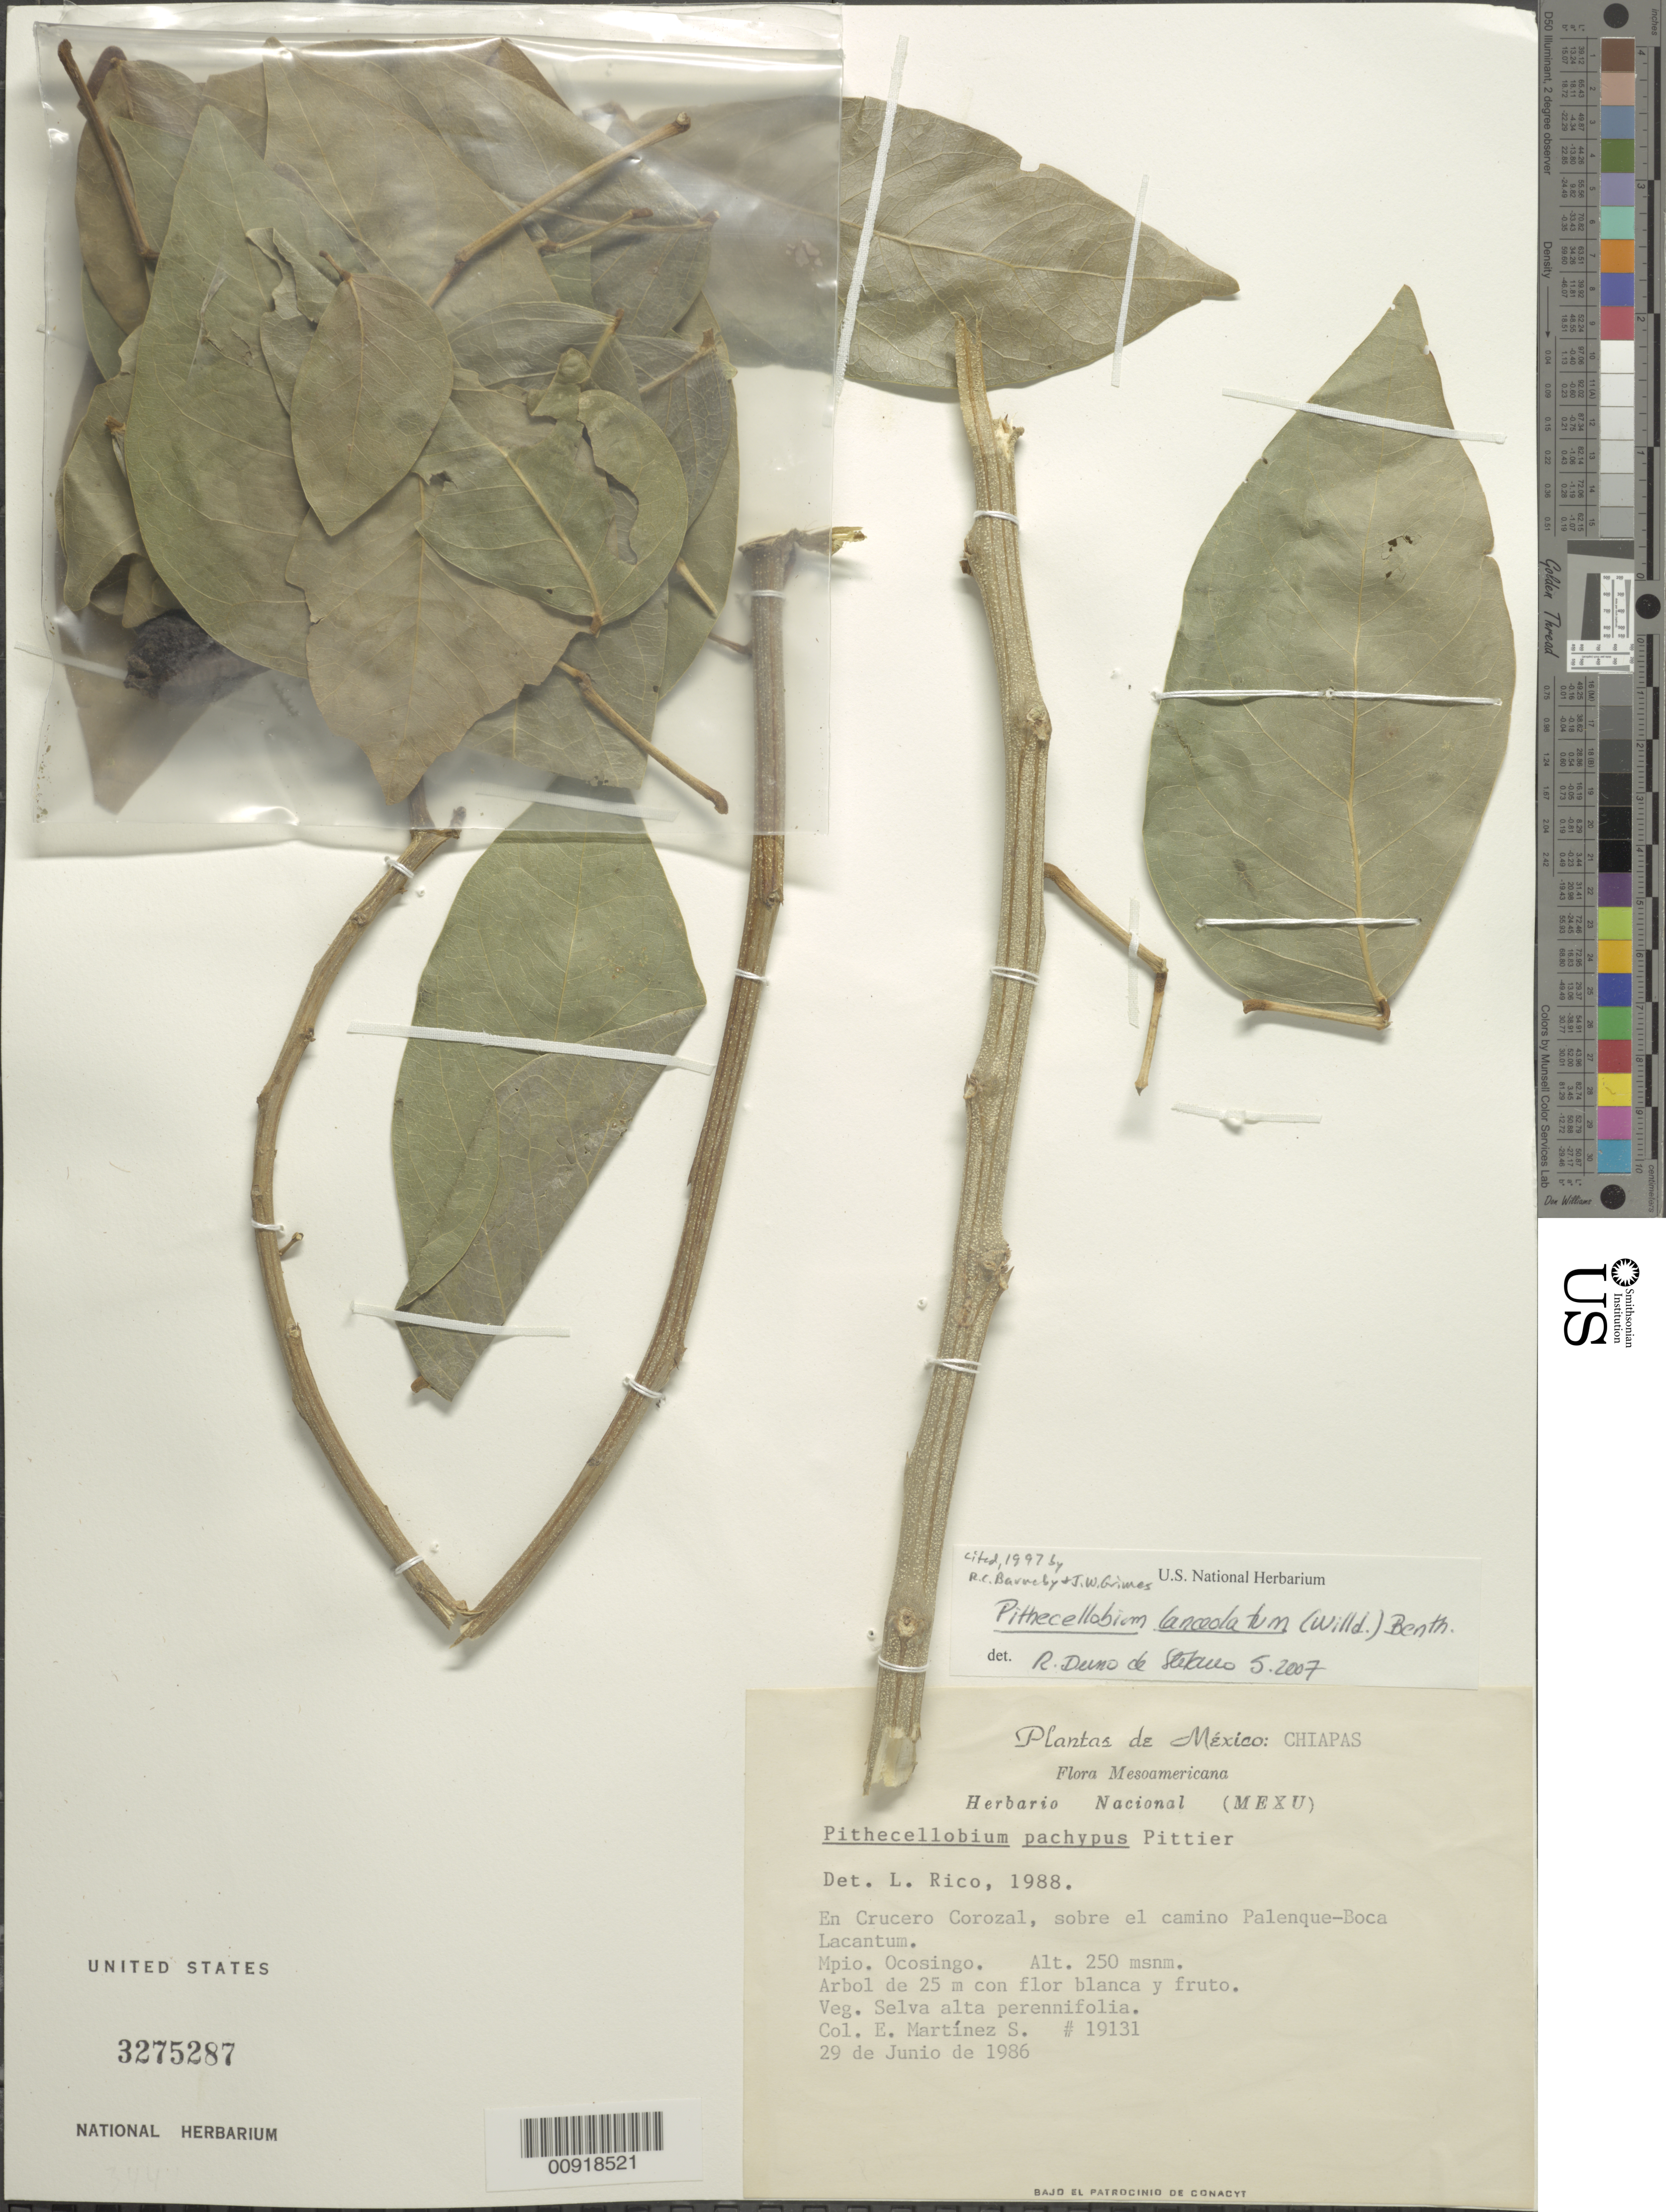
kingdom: Plantae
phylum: Tracheophyta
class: Magnoliopsida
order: Fabales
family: Fabaceae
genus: Pithecellobium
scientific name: Pithecellobium lanceolatum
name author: (Humb. & Bonpl. ex Willd.) Benth.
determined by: Duno de Stefano, R.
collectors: E. M. Martínez S.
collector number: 19131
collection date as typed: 29 Jun 1986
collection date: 1986-06-29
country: Mexico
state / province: Chiapas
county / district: Ocosingo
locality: En Crucero Corozal, sobre el camino Palenque-Boca Lacantum. Mpio. Ocosingo, Chiapas.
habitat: Selva alta perennifolia.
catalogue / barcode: US 3275287